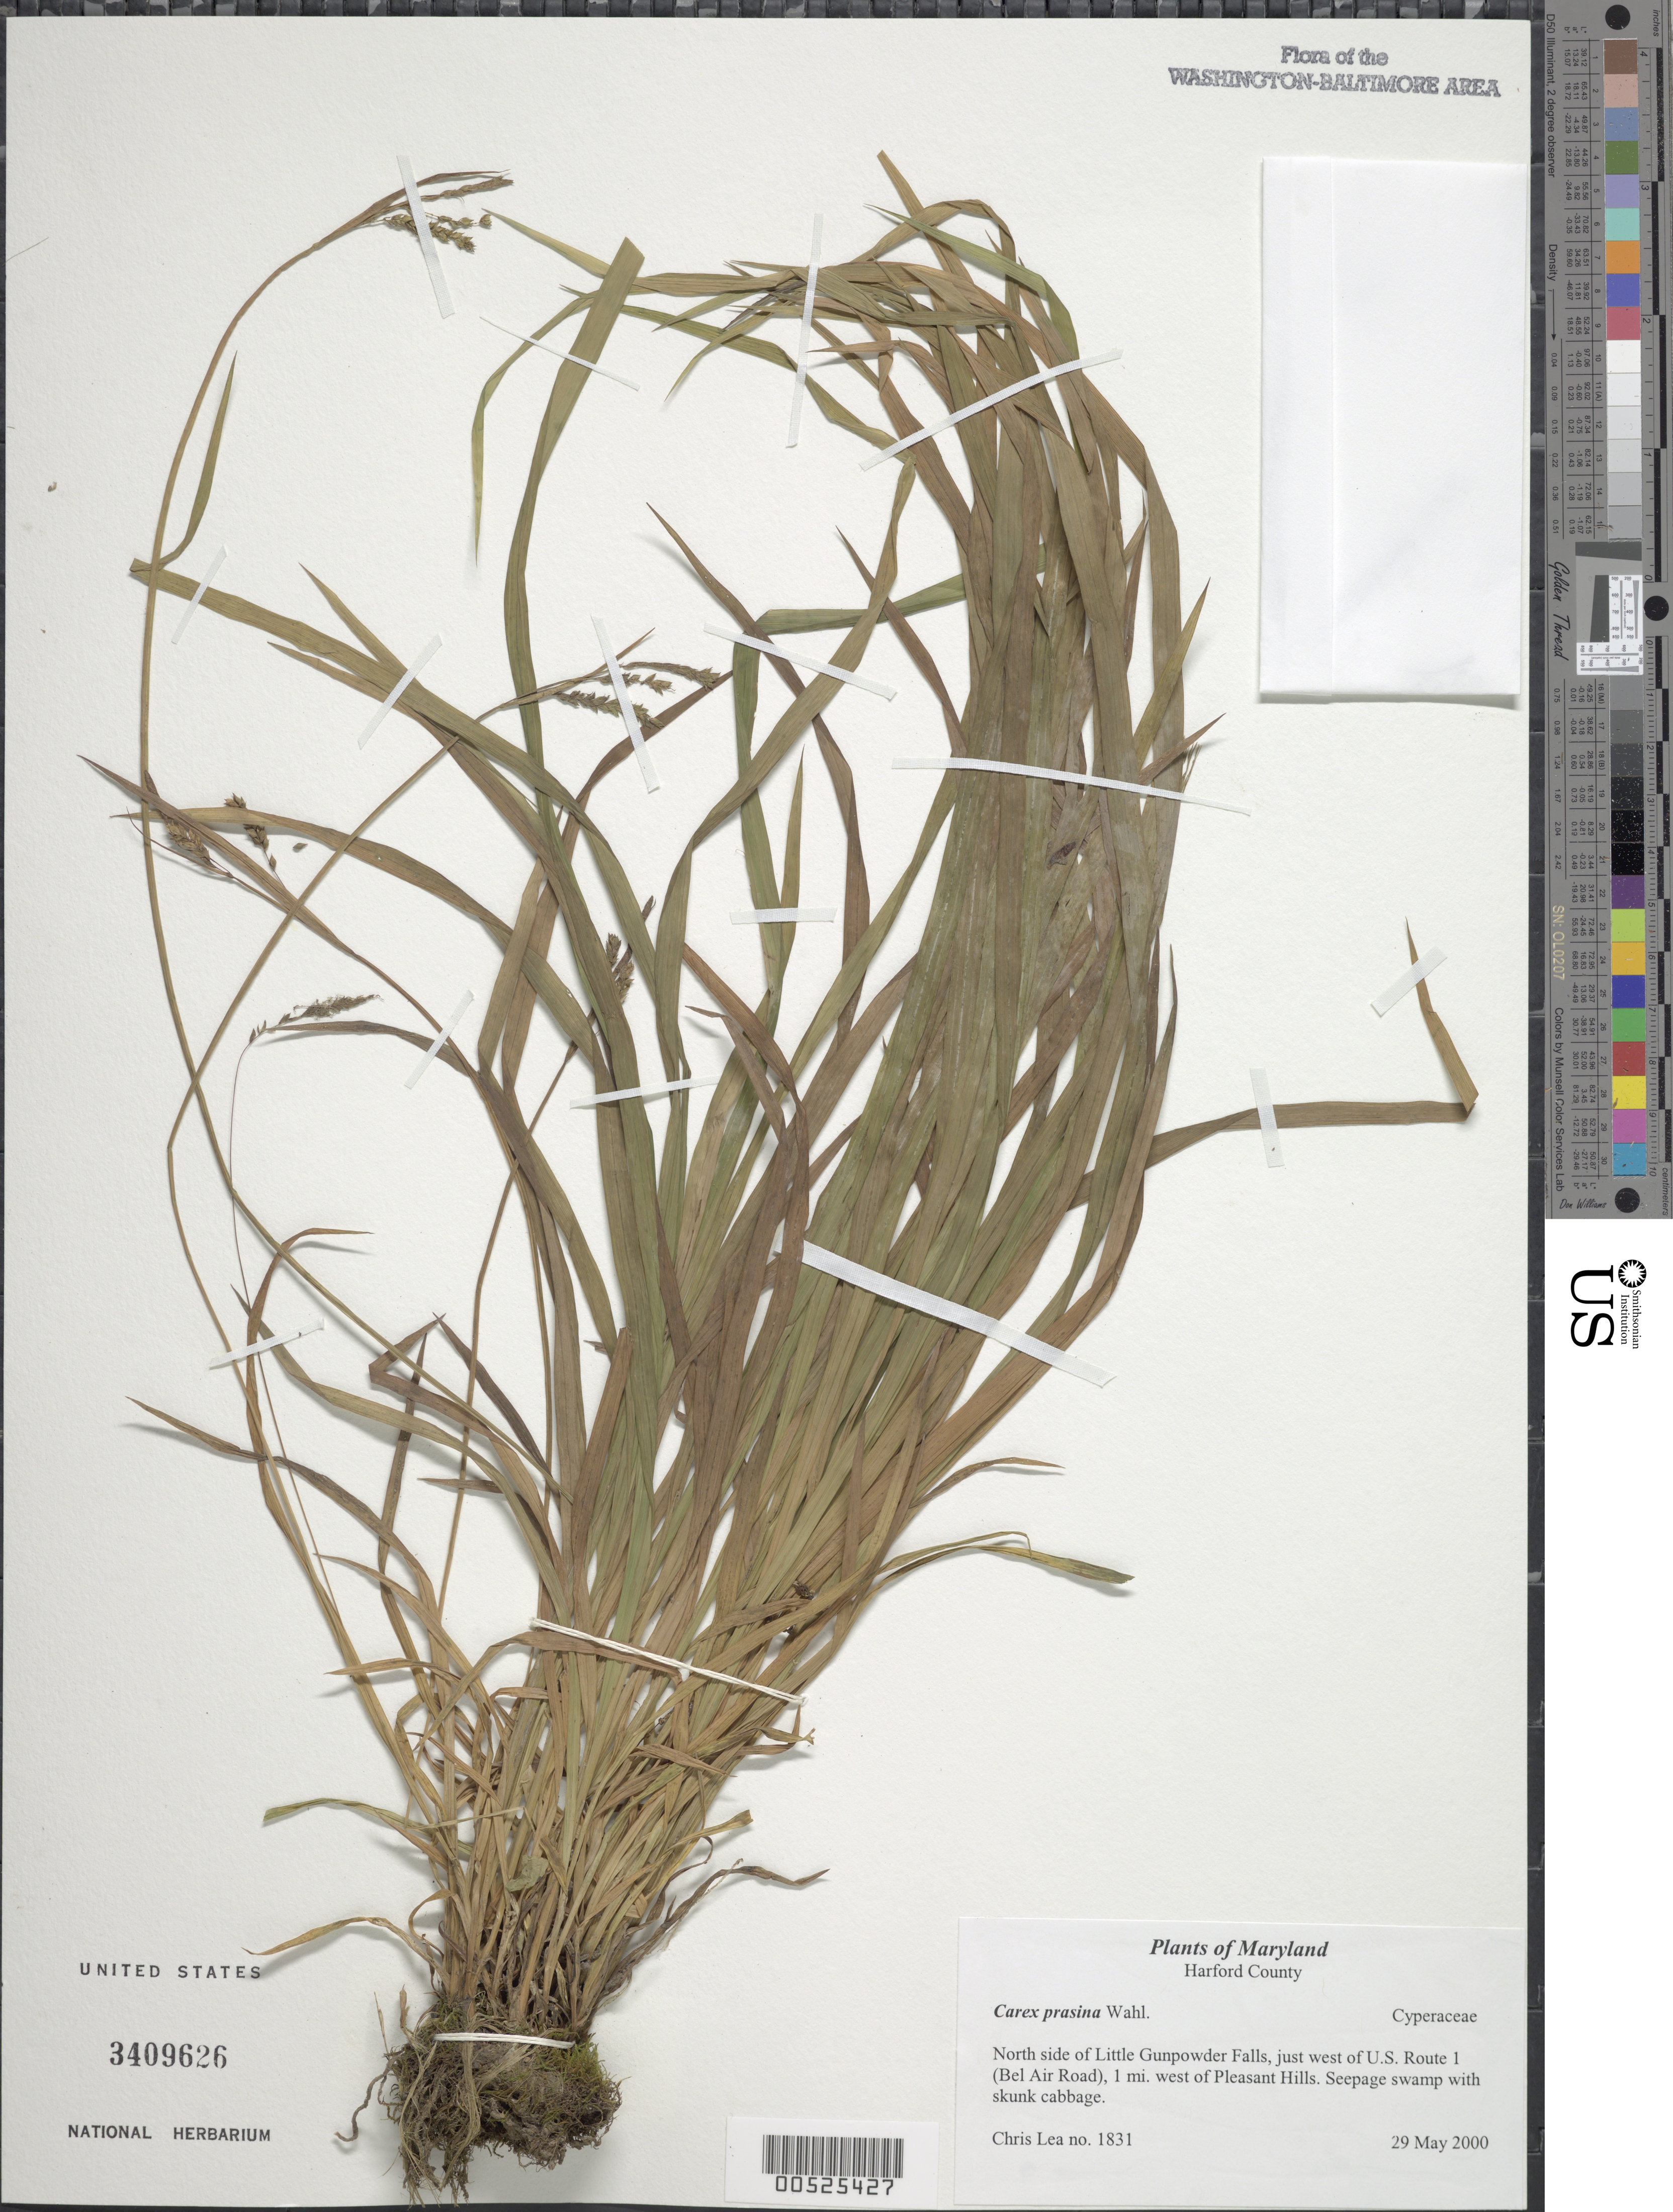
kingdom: Plantae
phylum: Tracheophyta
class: Liliopsida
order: Poales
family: Cyperaceae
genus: Carex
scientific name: Carex prasina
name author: Wahlenb.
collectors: C. Lea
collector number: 1831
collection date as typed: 29 May 2000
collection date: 2000-05-29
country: United States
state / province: Maryland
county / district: Harford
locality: North side of Little Gunpowder Falls, just west of U.S. Route 1 (Bel Air Road), 1 mi. west of Pleasant Hills.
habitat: Seepage swamp with skunk cabbage.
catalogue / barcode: US 3409626